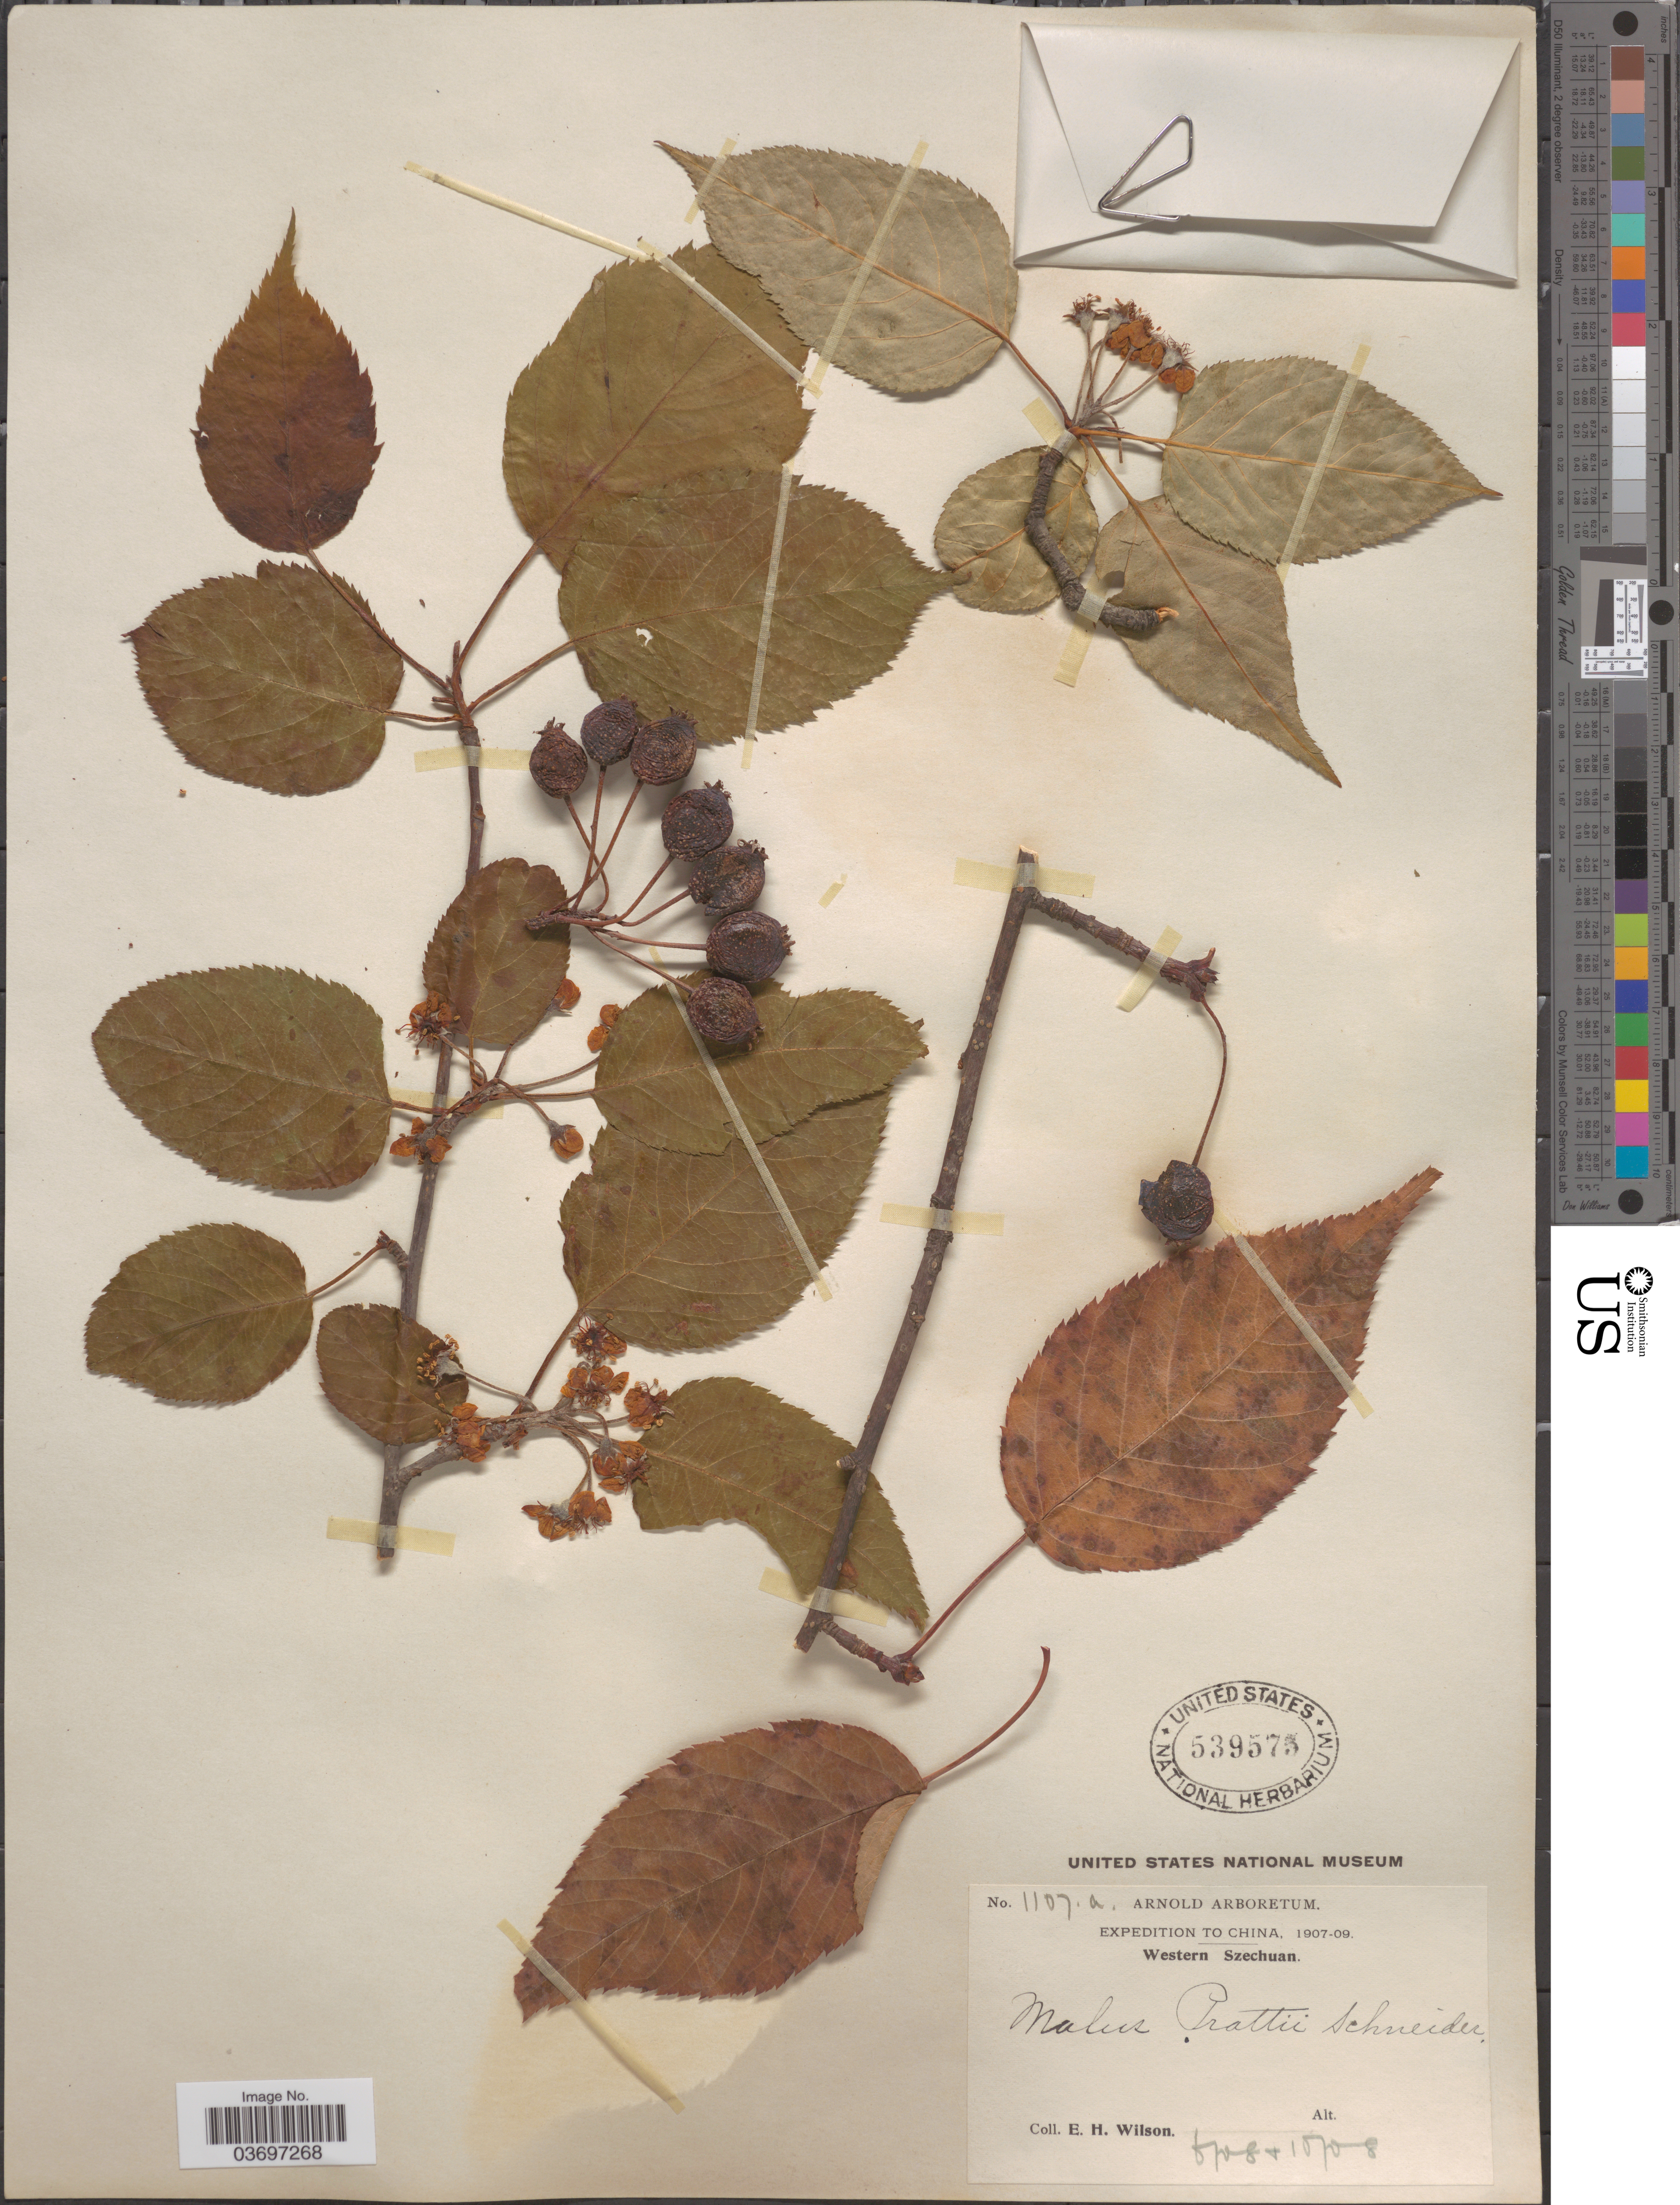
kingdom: Plantae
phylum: Tracheophyta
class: Magnoliopsida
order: Rosales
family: Rosaceae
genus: Malus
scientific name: Malus prattii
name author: (Hemsl.) C.K. Schneid.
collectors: E. Wilson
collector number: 1107a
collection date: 1908-06/1908-10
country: China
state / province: Sichuan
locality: Western Szechuan.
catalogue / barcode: US 539575